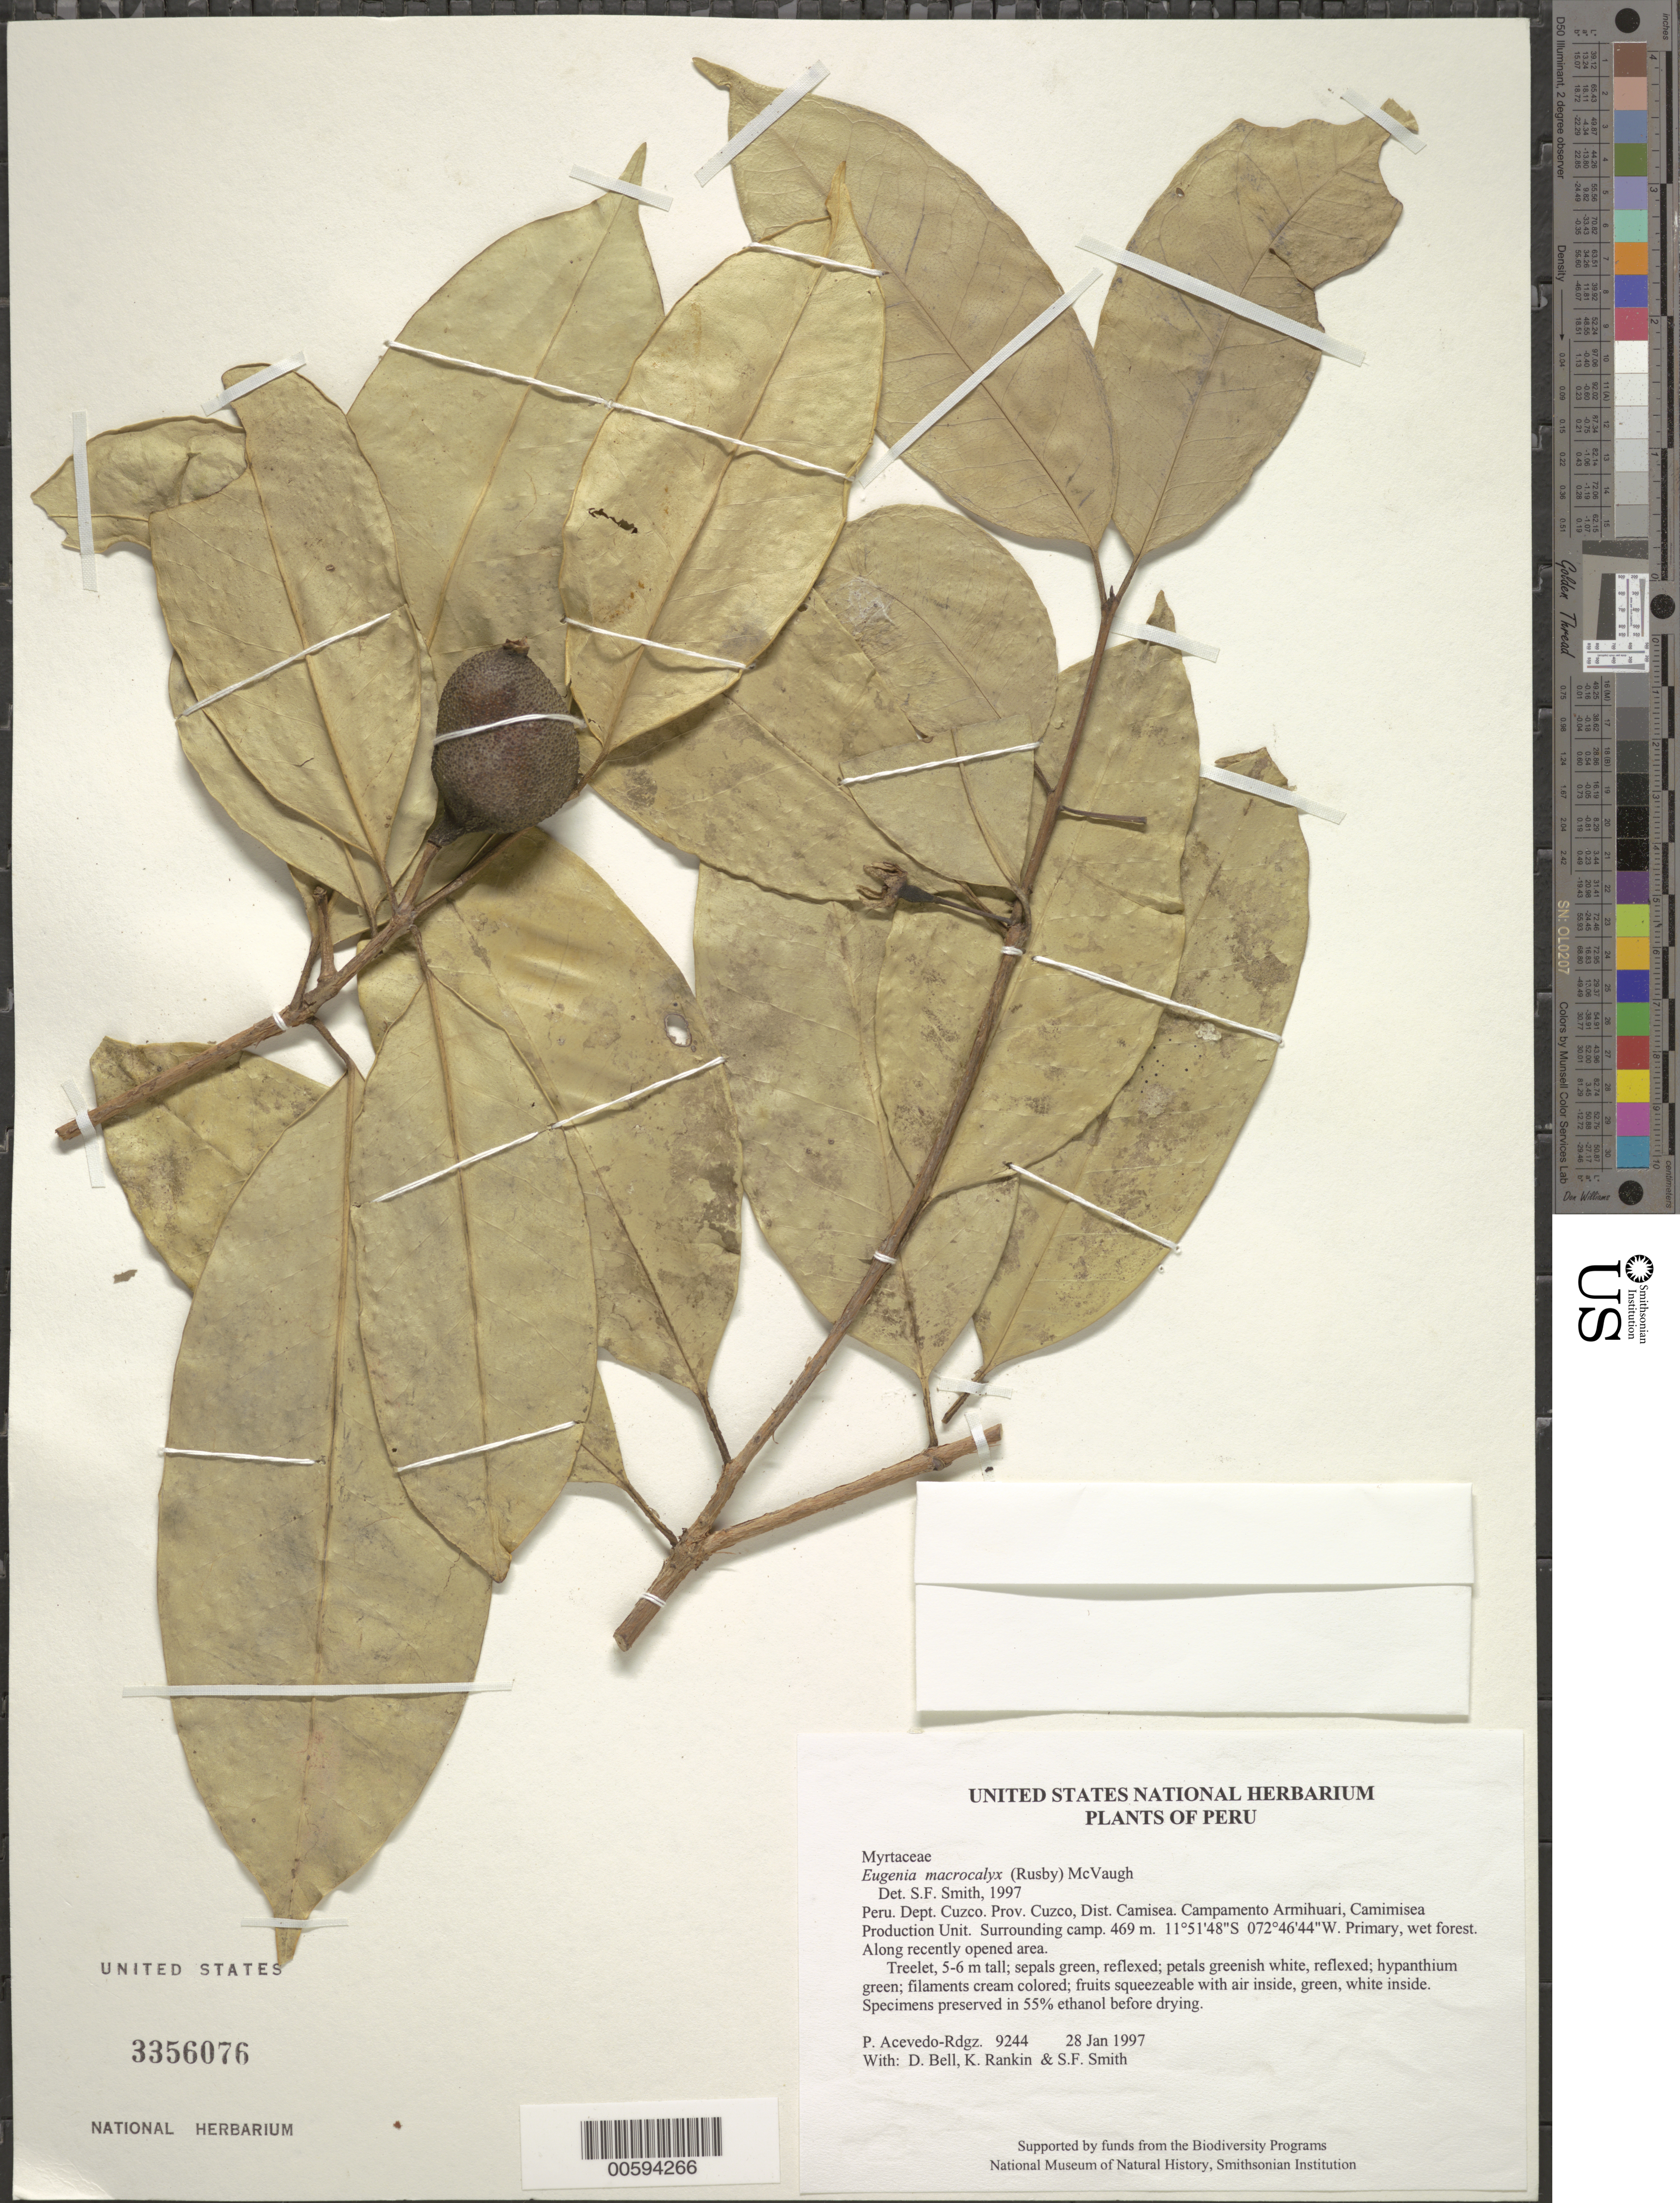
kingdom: Plantae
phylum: Tracheophyta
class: Magnoliopsida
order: Myrtales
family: Myrtaceae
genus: Eugenia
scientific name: Eugenia wentii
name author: Amshoff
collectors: P. Acevedo-Rodr., D. A. Bell, K. B. Rankin & S.F. Smith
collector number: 9244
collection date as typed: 28 Jan 1997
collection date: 1997-01-28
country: Peru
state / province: Cusco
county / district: Cusco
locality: Districto Camisea, Campamento Armihuari, Camimisea Production Unit. Surrounding camp.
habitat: Primary, wet forest. Along recently opened area.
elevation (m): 469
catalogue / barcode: US 3356076